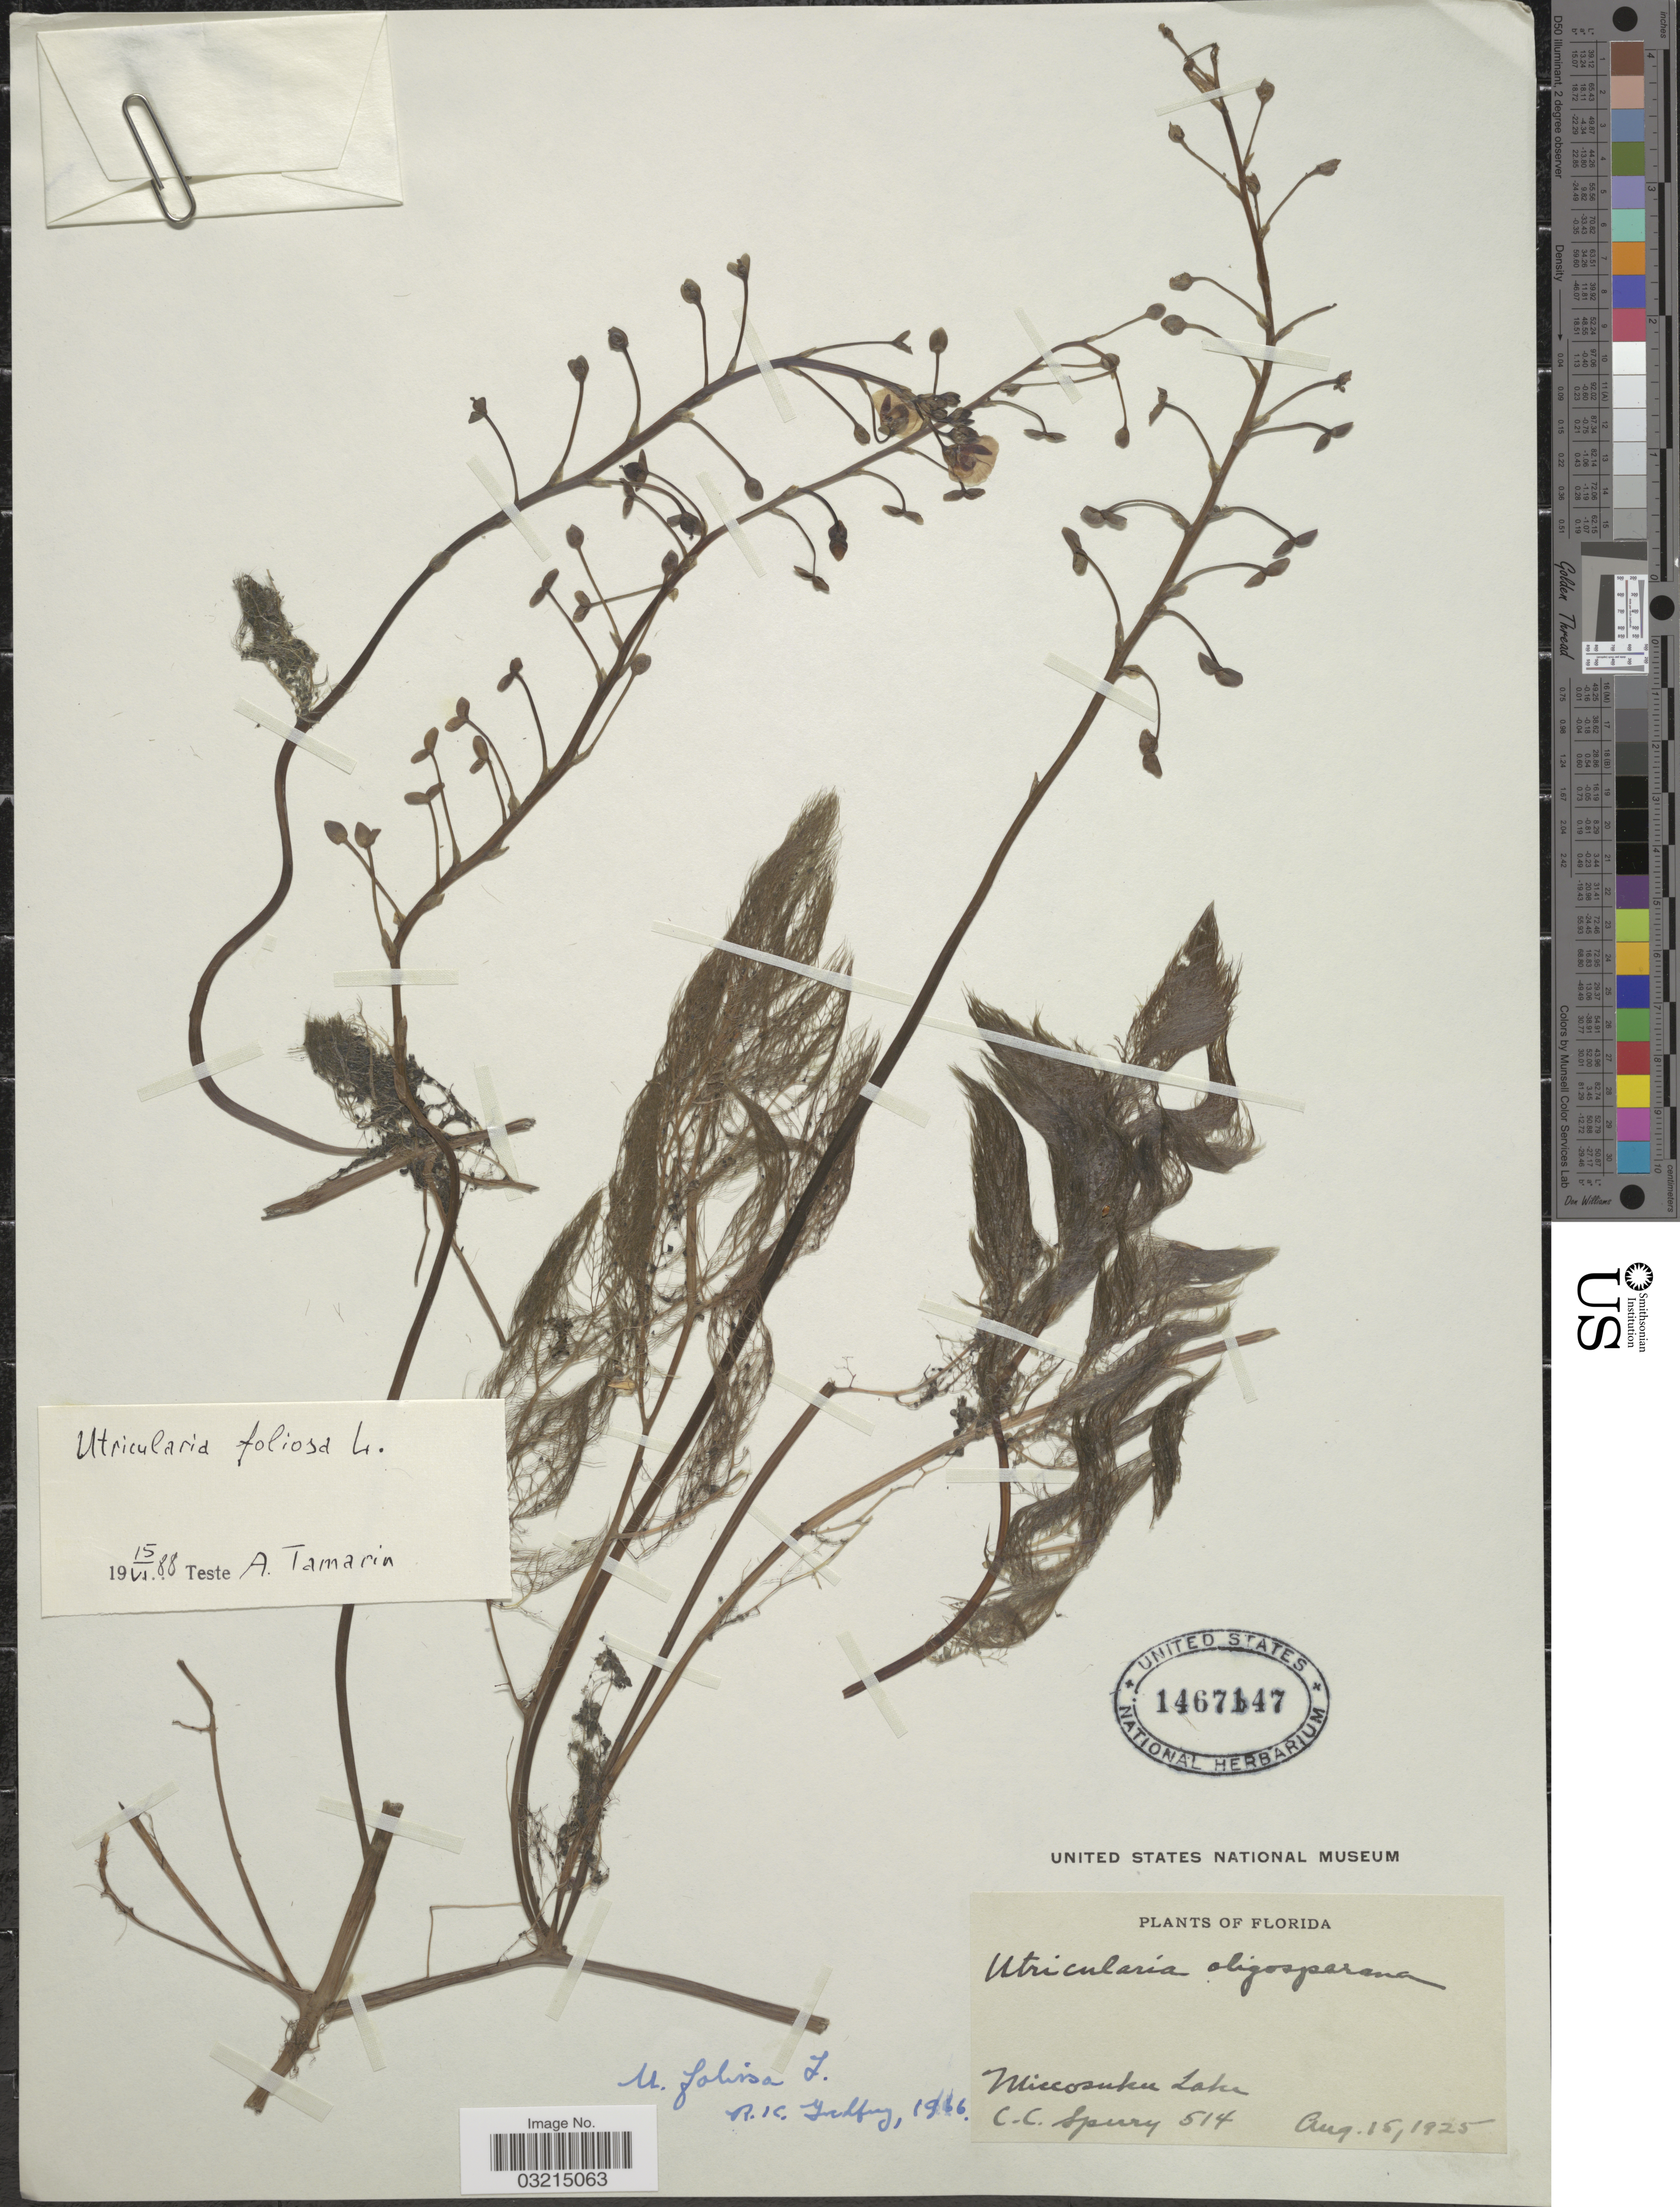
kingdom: Plantae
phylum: Tracheophyta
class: Magnoliopsida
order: Lamiales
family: Lentibulariaceae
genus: Utricularia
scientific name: Utricularia foliosa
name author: L.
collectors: C. C. Sperry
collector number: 514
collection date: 1925-08-15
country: United States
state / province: Florida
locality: Miccosukee Lake.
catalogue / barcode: US 1467147